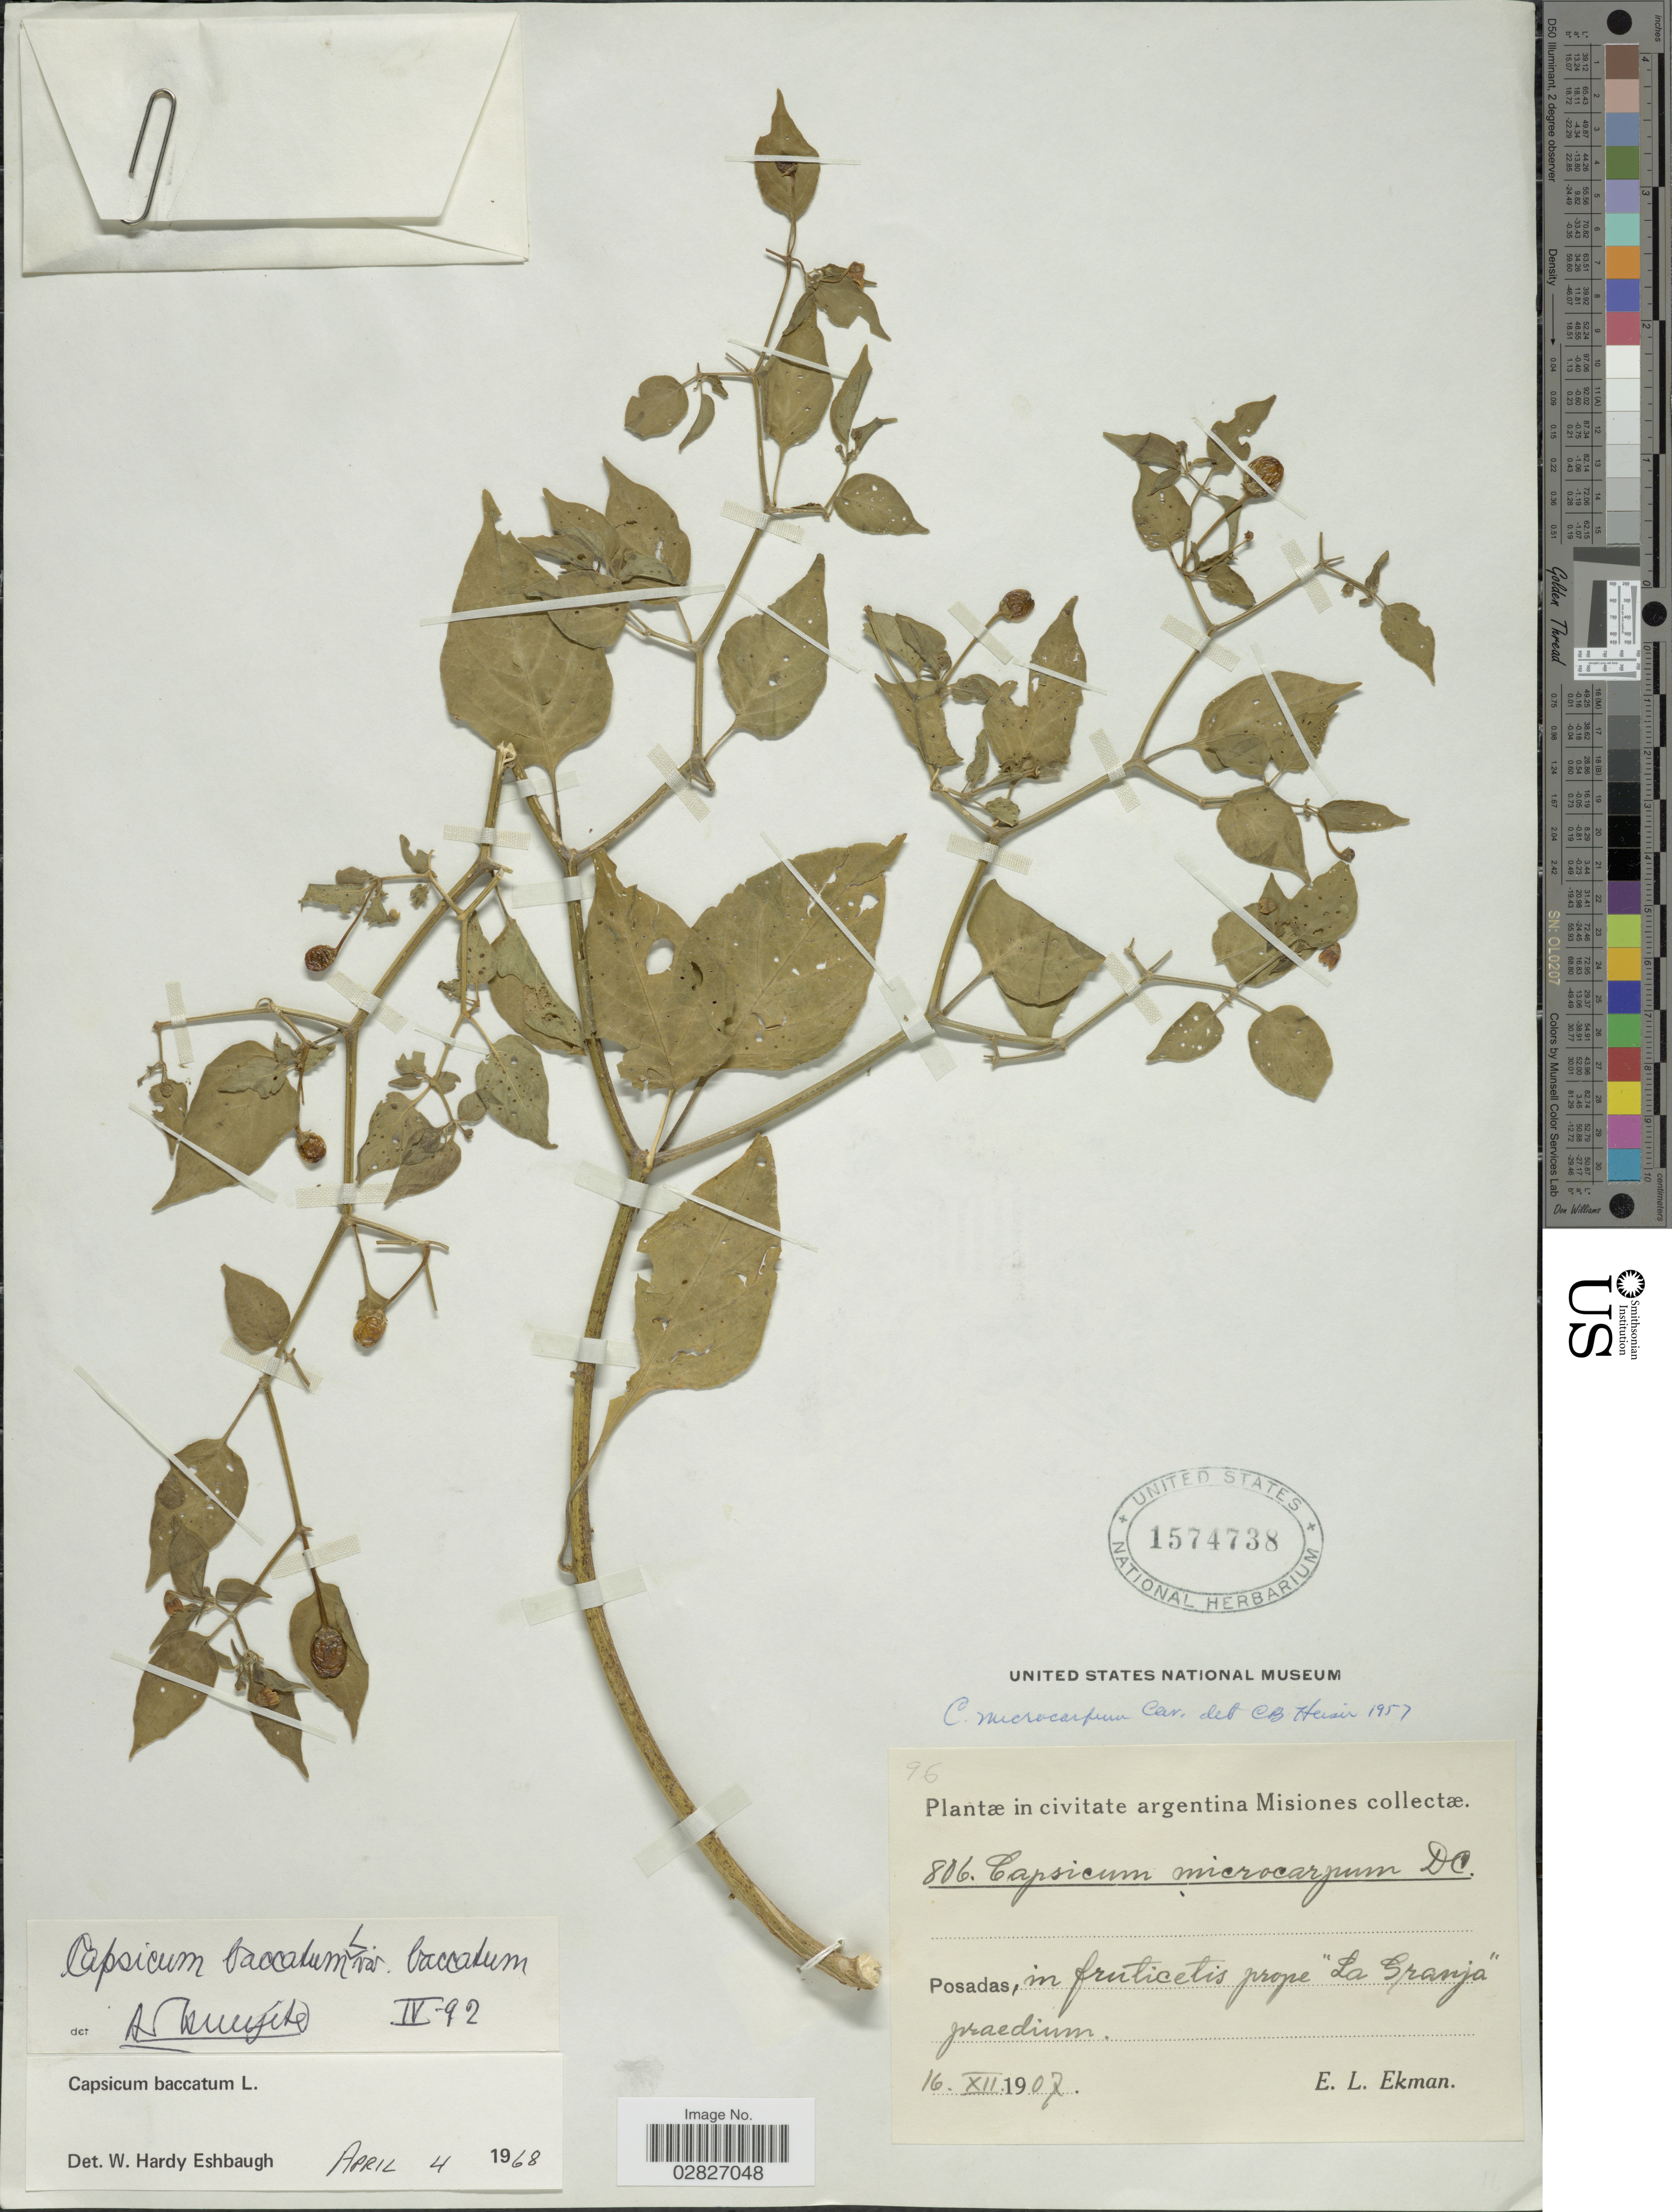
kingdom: Plantae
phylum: Tracheophyta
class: Magnoliopsida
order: Solanales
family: Solanaceae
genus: Capsicum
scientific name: Capsicum baccatum var. baccatum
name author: L.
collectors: E. L. Ekman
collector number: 806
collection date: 1907-12-16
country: Argentina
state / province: Misiones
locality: Posadas, in fruticetis prope 'La Granja' praedium.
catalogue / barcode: US 1574738